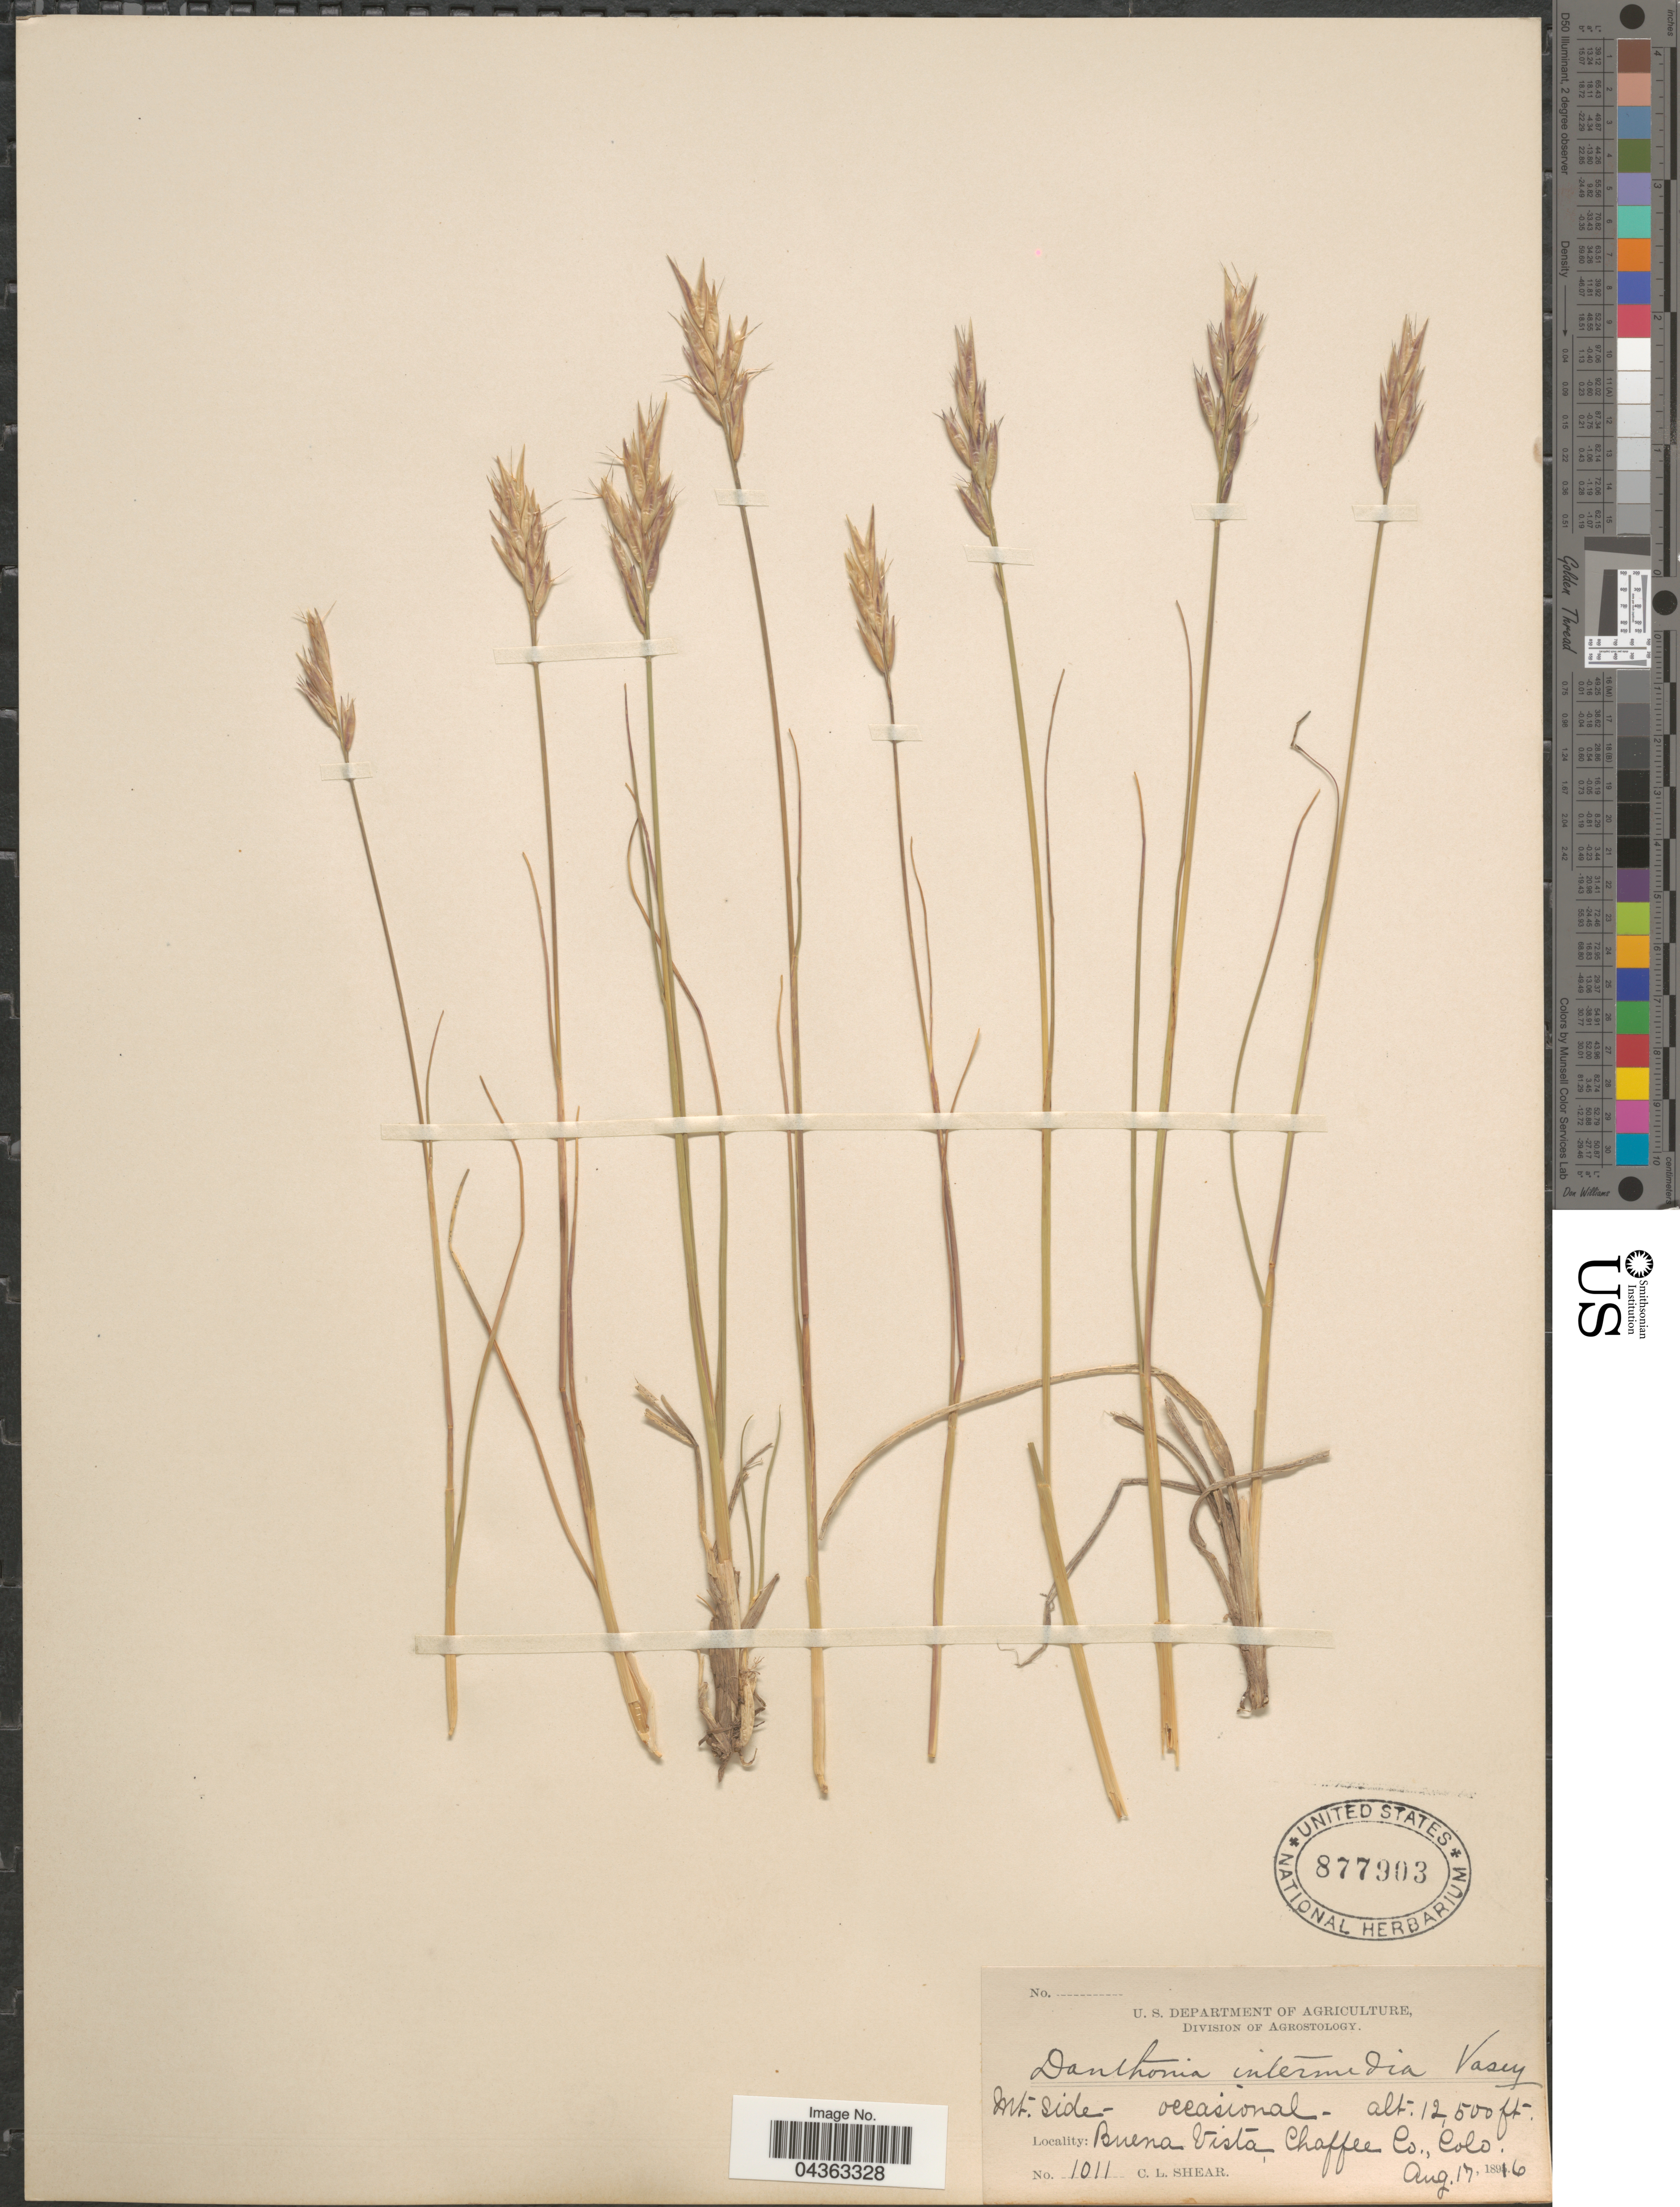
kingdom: Plantae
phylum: Tracheophyta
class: Liliopsida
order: Poales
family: Poaceae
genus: Danthonia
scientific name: Danthonia intermedia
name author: Vasey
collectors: C. L. Shear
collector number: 1011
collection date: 1896-08-17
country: United States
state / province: Colorado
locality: Mt. side. Buena Vista, Chaffee Co.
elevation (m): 3810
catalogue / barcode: US 877903